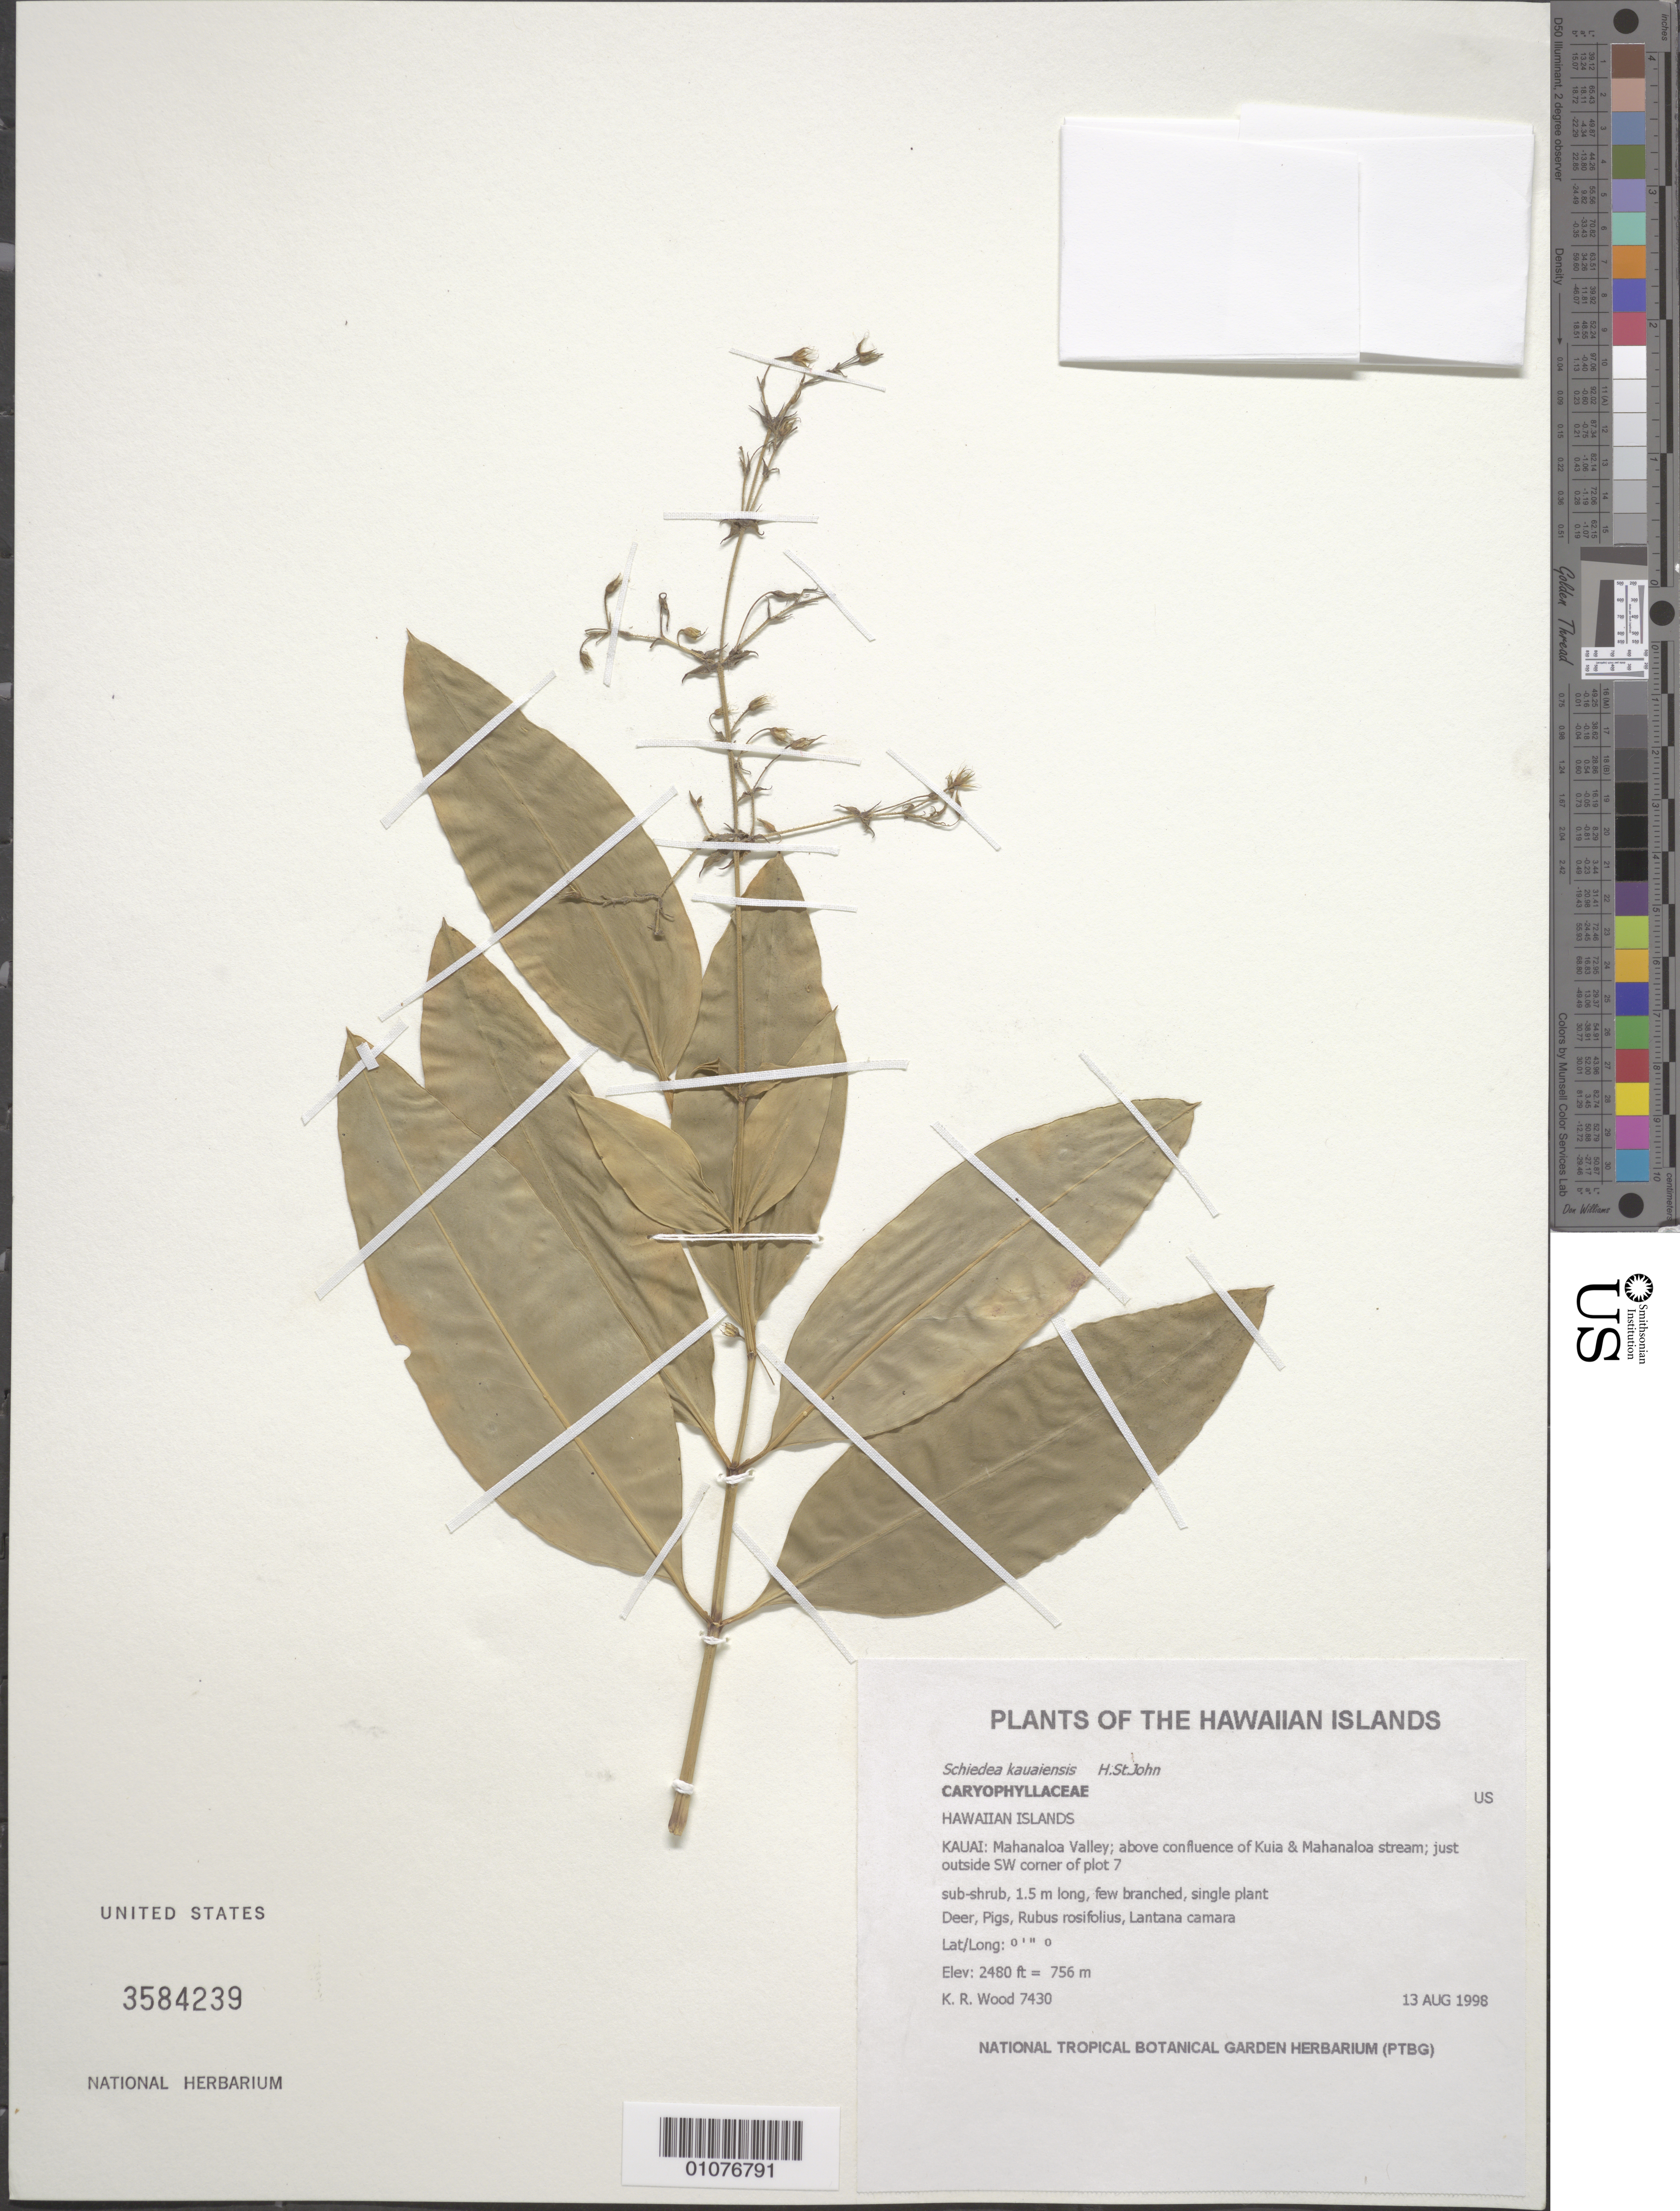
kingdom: Plantae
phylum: Tracheophyta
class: Magnoliopsida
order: Caryophyllales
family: Caryophyllaceae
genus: Schiedea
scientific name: Schiedea napaliensis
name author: W.L. Wagner & Weller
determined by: Wagner, W. L., (BOT), Smithsonian Institution - National Museum of Natural History (UNITED STATES)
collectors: K. R. Wood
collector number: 7430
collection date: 1998-08-13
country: United States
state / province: Hawaii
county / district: Kauai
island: Kaua'i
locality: Mahanaloa Valley; above confluence of Kuia & Mahanaloa stream; just outside SW corner of plot 7.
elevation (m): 756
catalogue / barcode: US 3584239